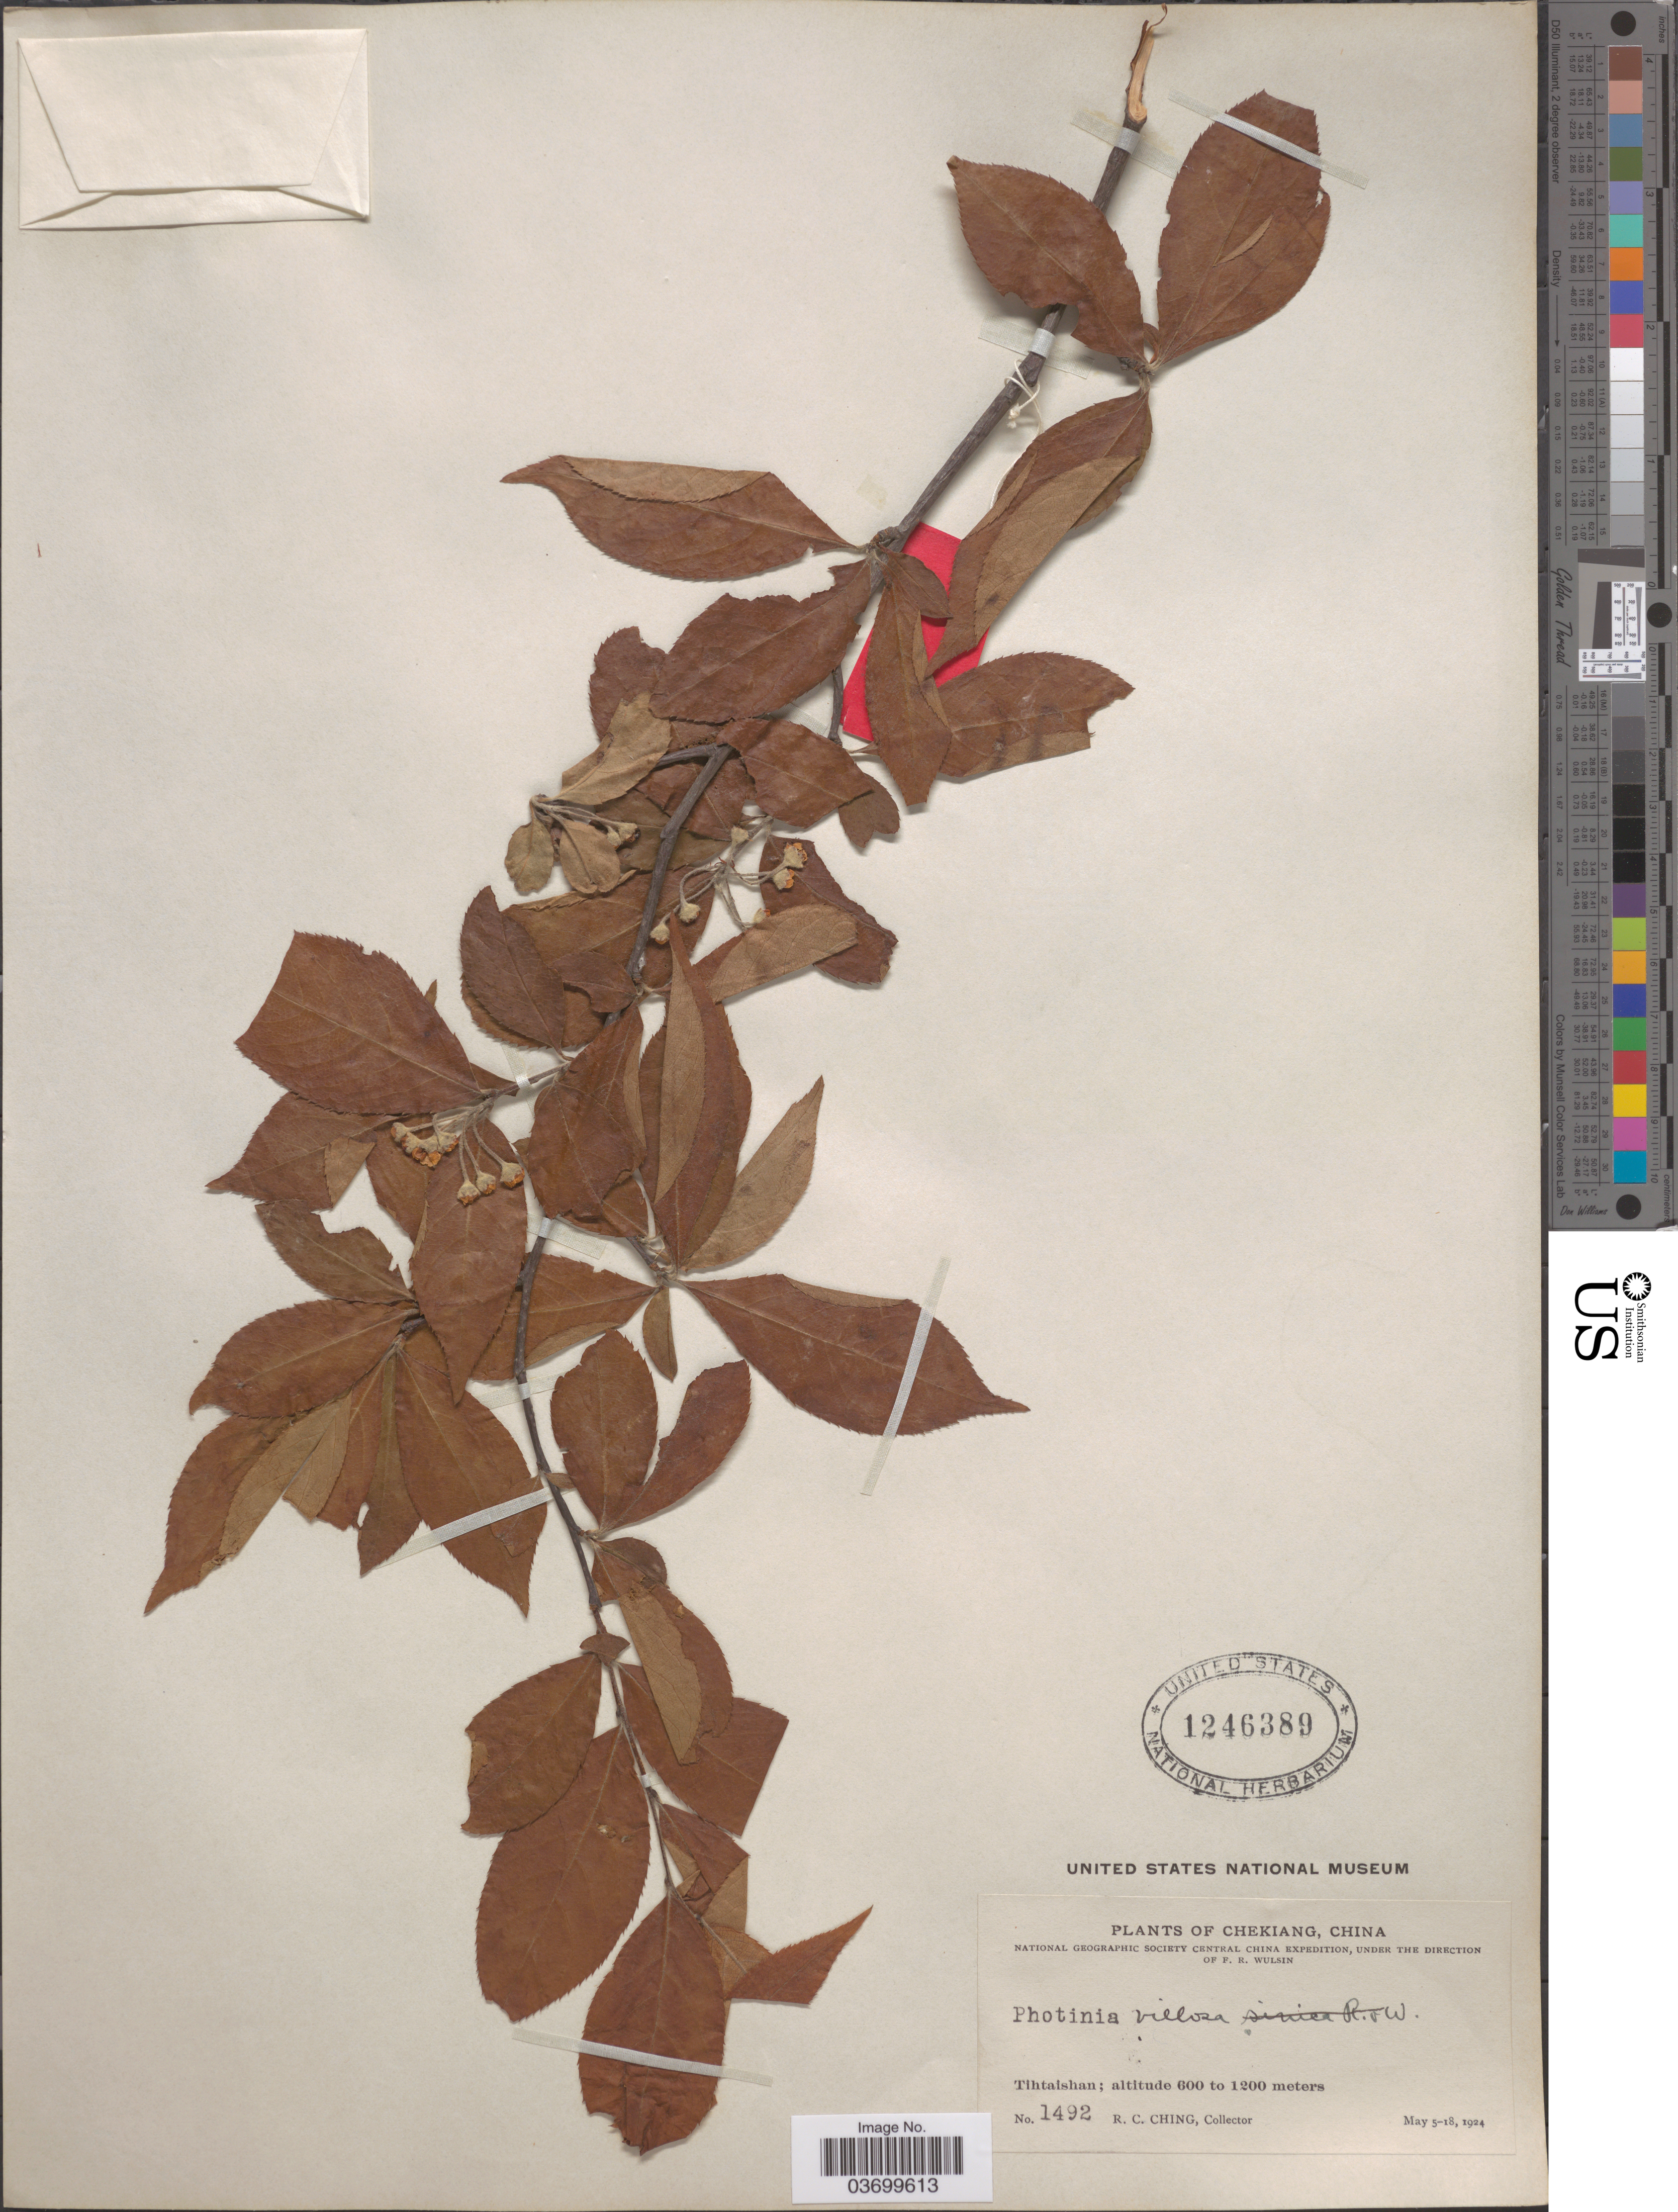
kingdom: Plantae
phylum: Tracheophyta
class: Magnoliopsida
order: Rosales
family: Rosaceae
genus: Photinia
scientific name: Photinia villosa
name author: (DC.) Thunb.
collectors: R. C. Ching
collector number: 1492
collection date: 1924-05-05/1924-05-18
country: China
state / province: Zhejiang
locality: Chekiang. Tihtaishan.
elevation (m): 600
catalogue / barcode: US 1246389